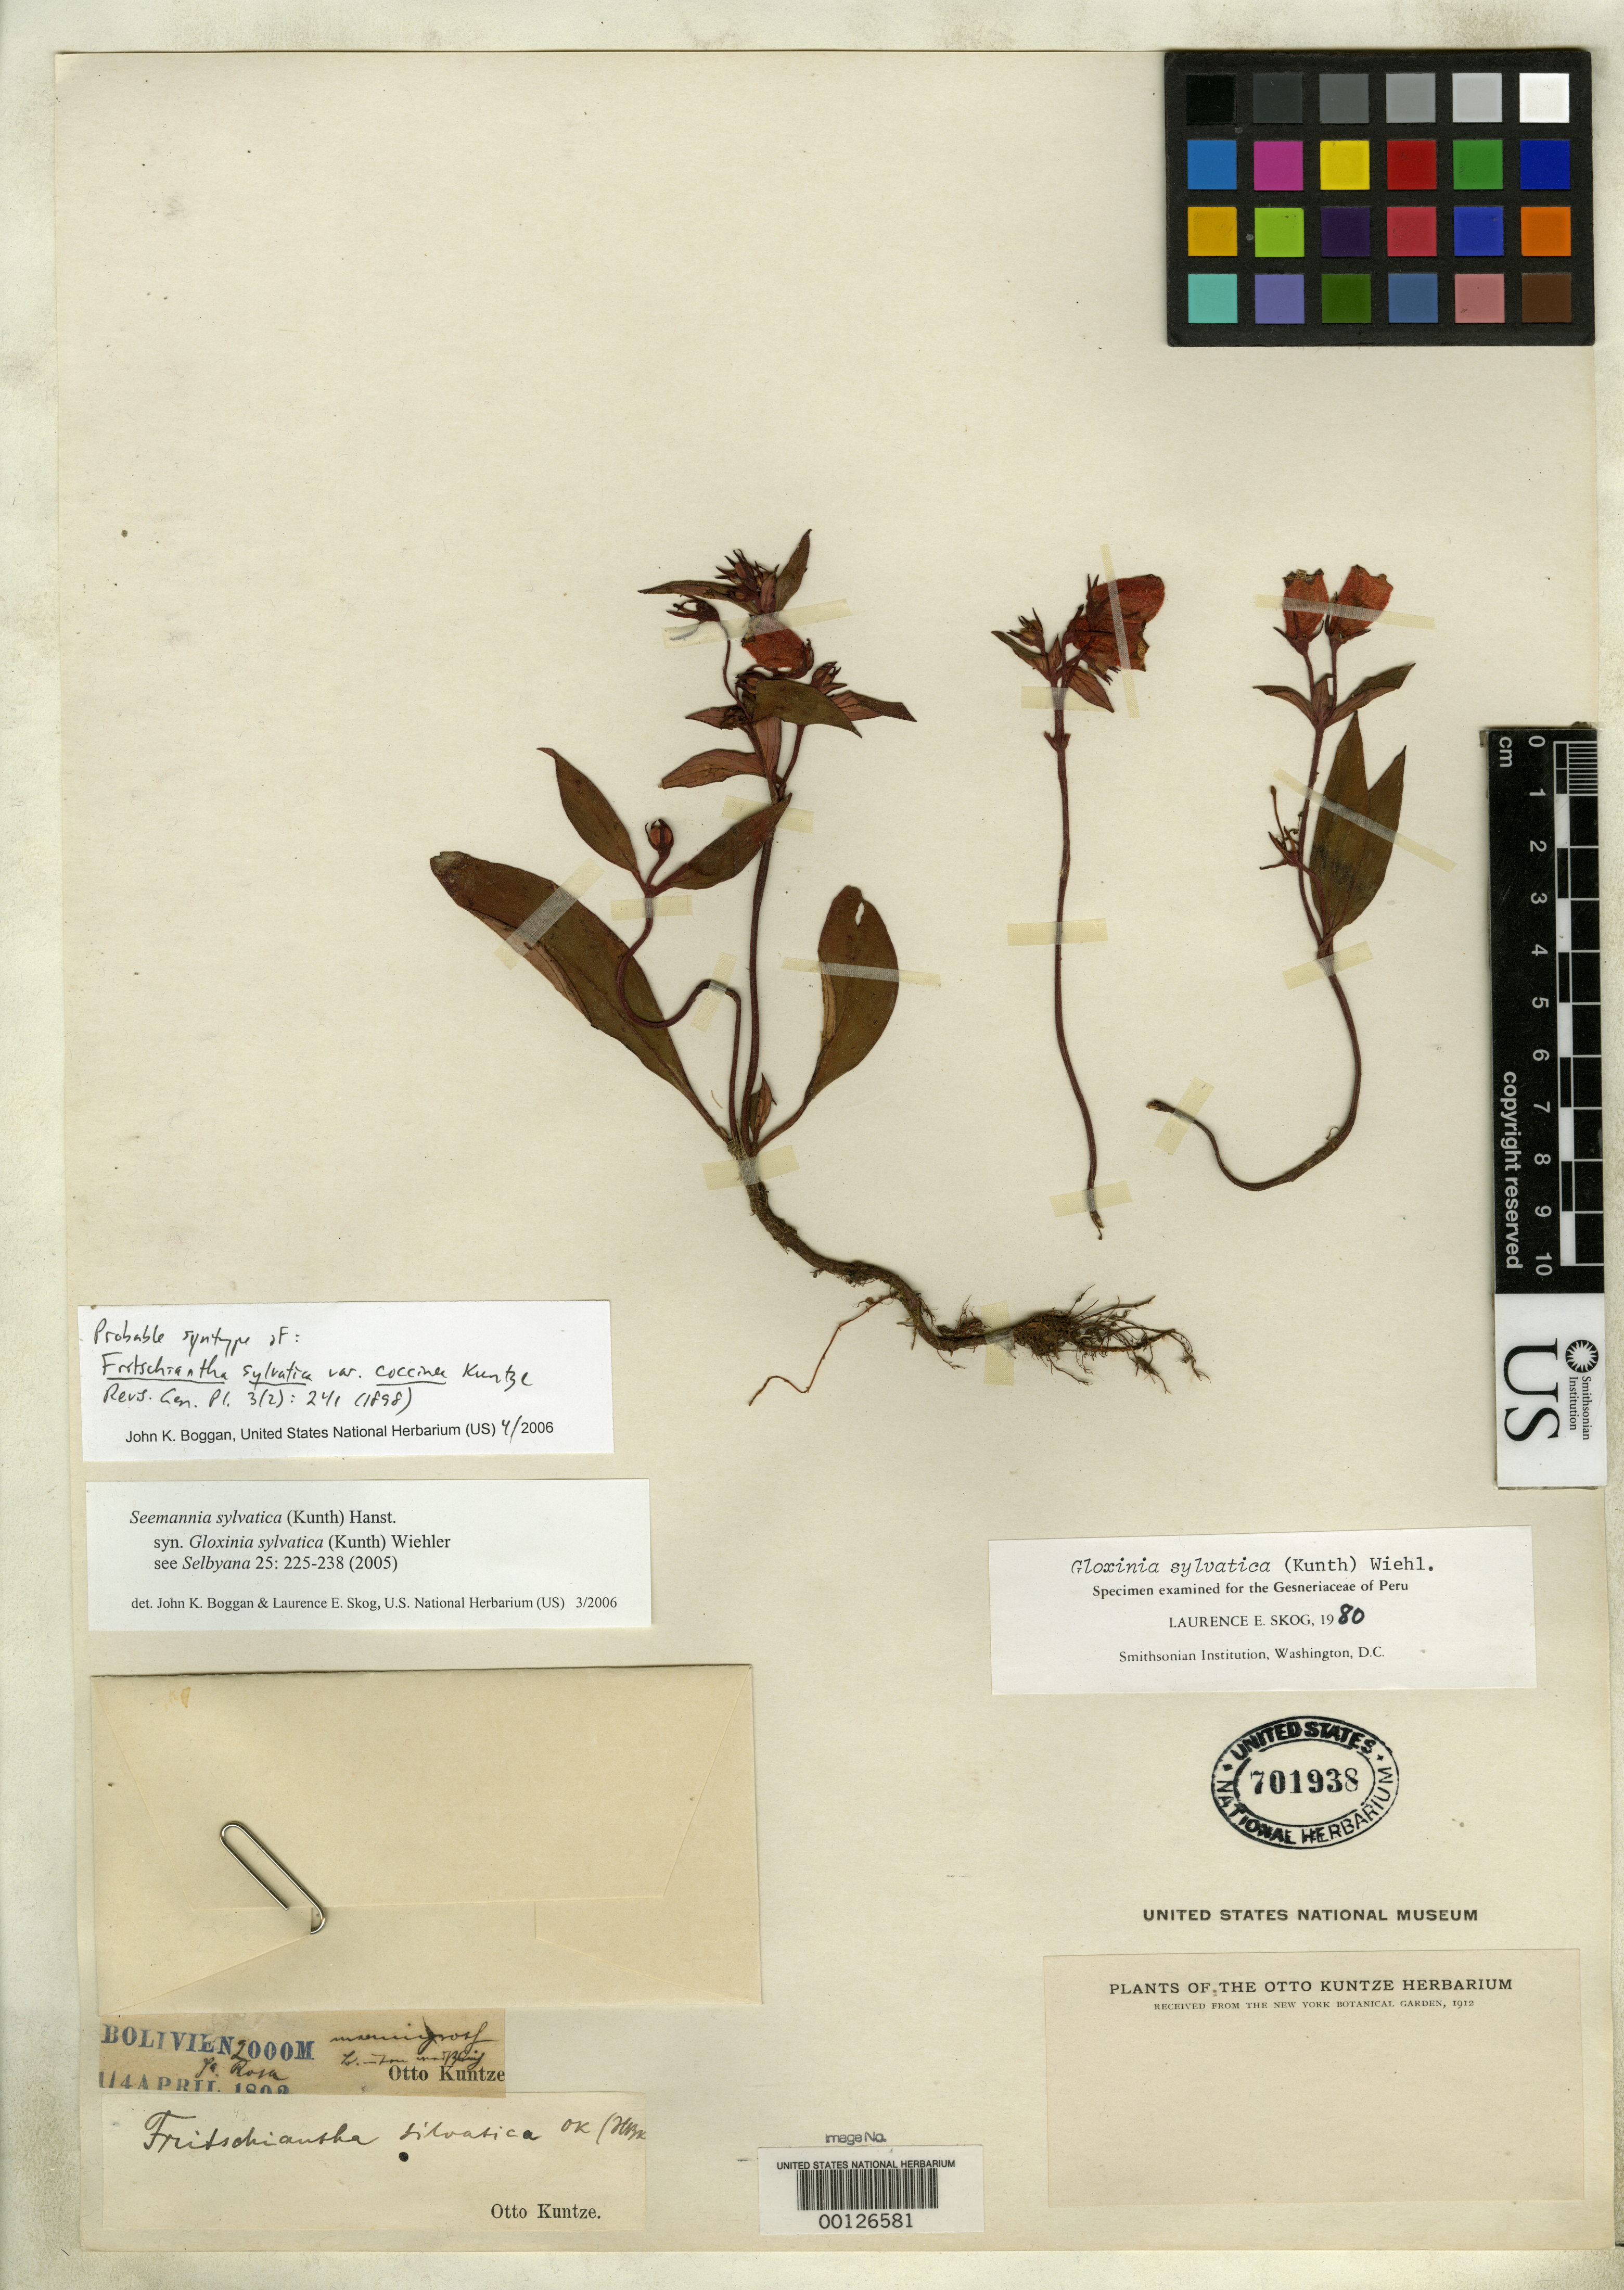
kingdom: Plantae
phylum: Tracheophyta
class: Magnoliopsida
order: Lamiales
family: Gesneriaceae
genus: Fritschiantha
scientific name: Fritschiantha sylvatica var. coccinea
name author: Kuntze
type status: Possible Syntype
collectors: C.E.O. Kuntze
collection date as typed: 1/4 April 1892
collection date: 1892-04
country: Bolivia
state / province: Pando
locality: Santa Rosa.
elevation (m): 2000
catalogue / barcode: US 701938